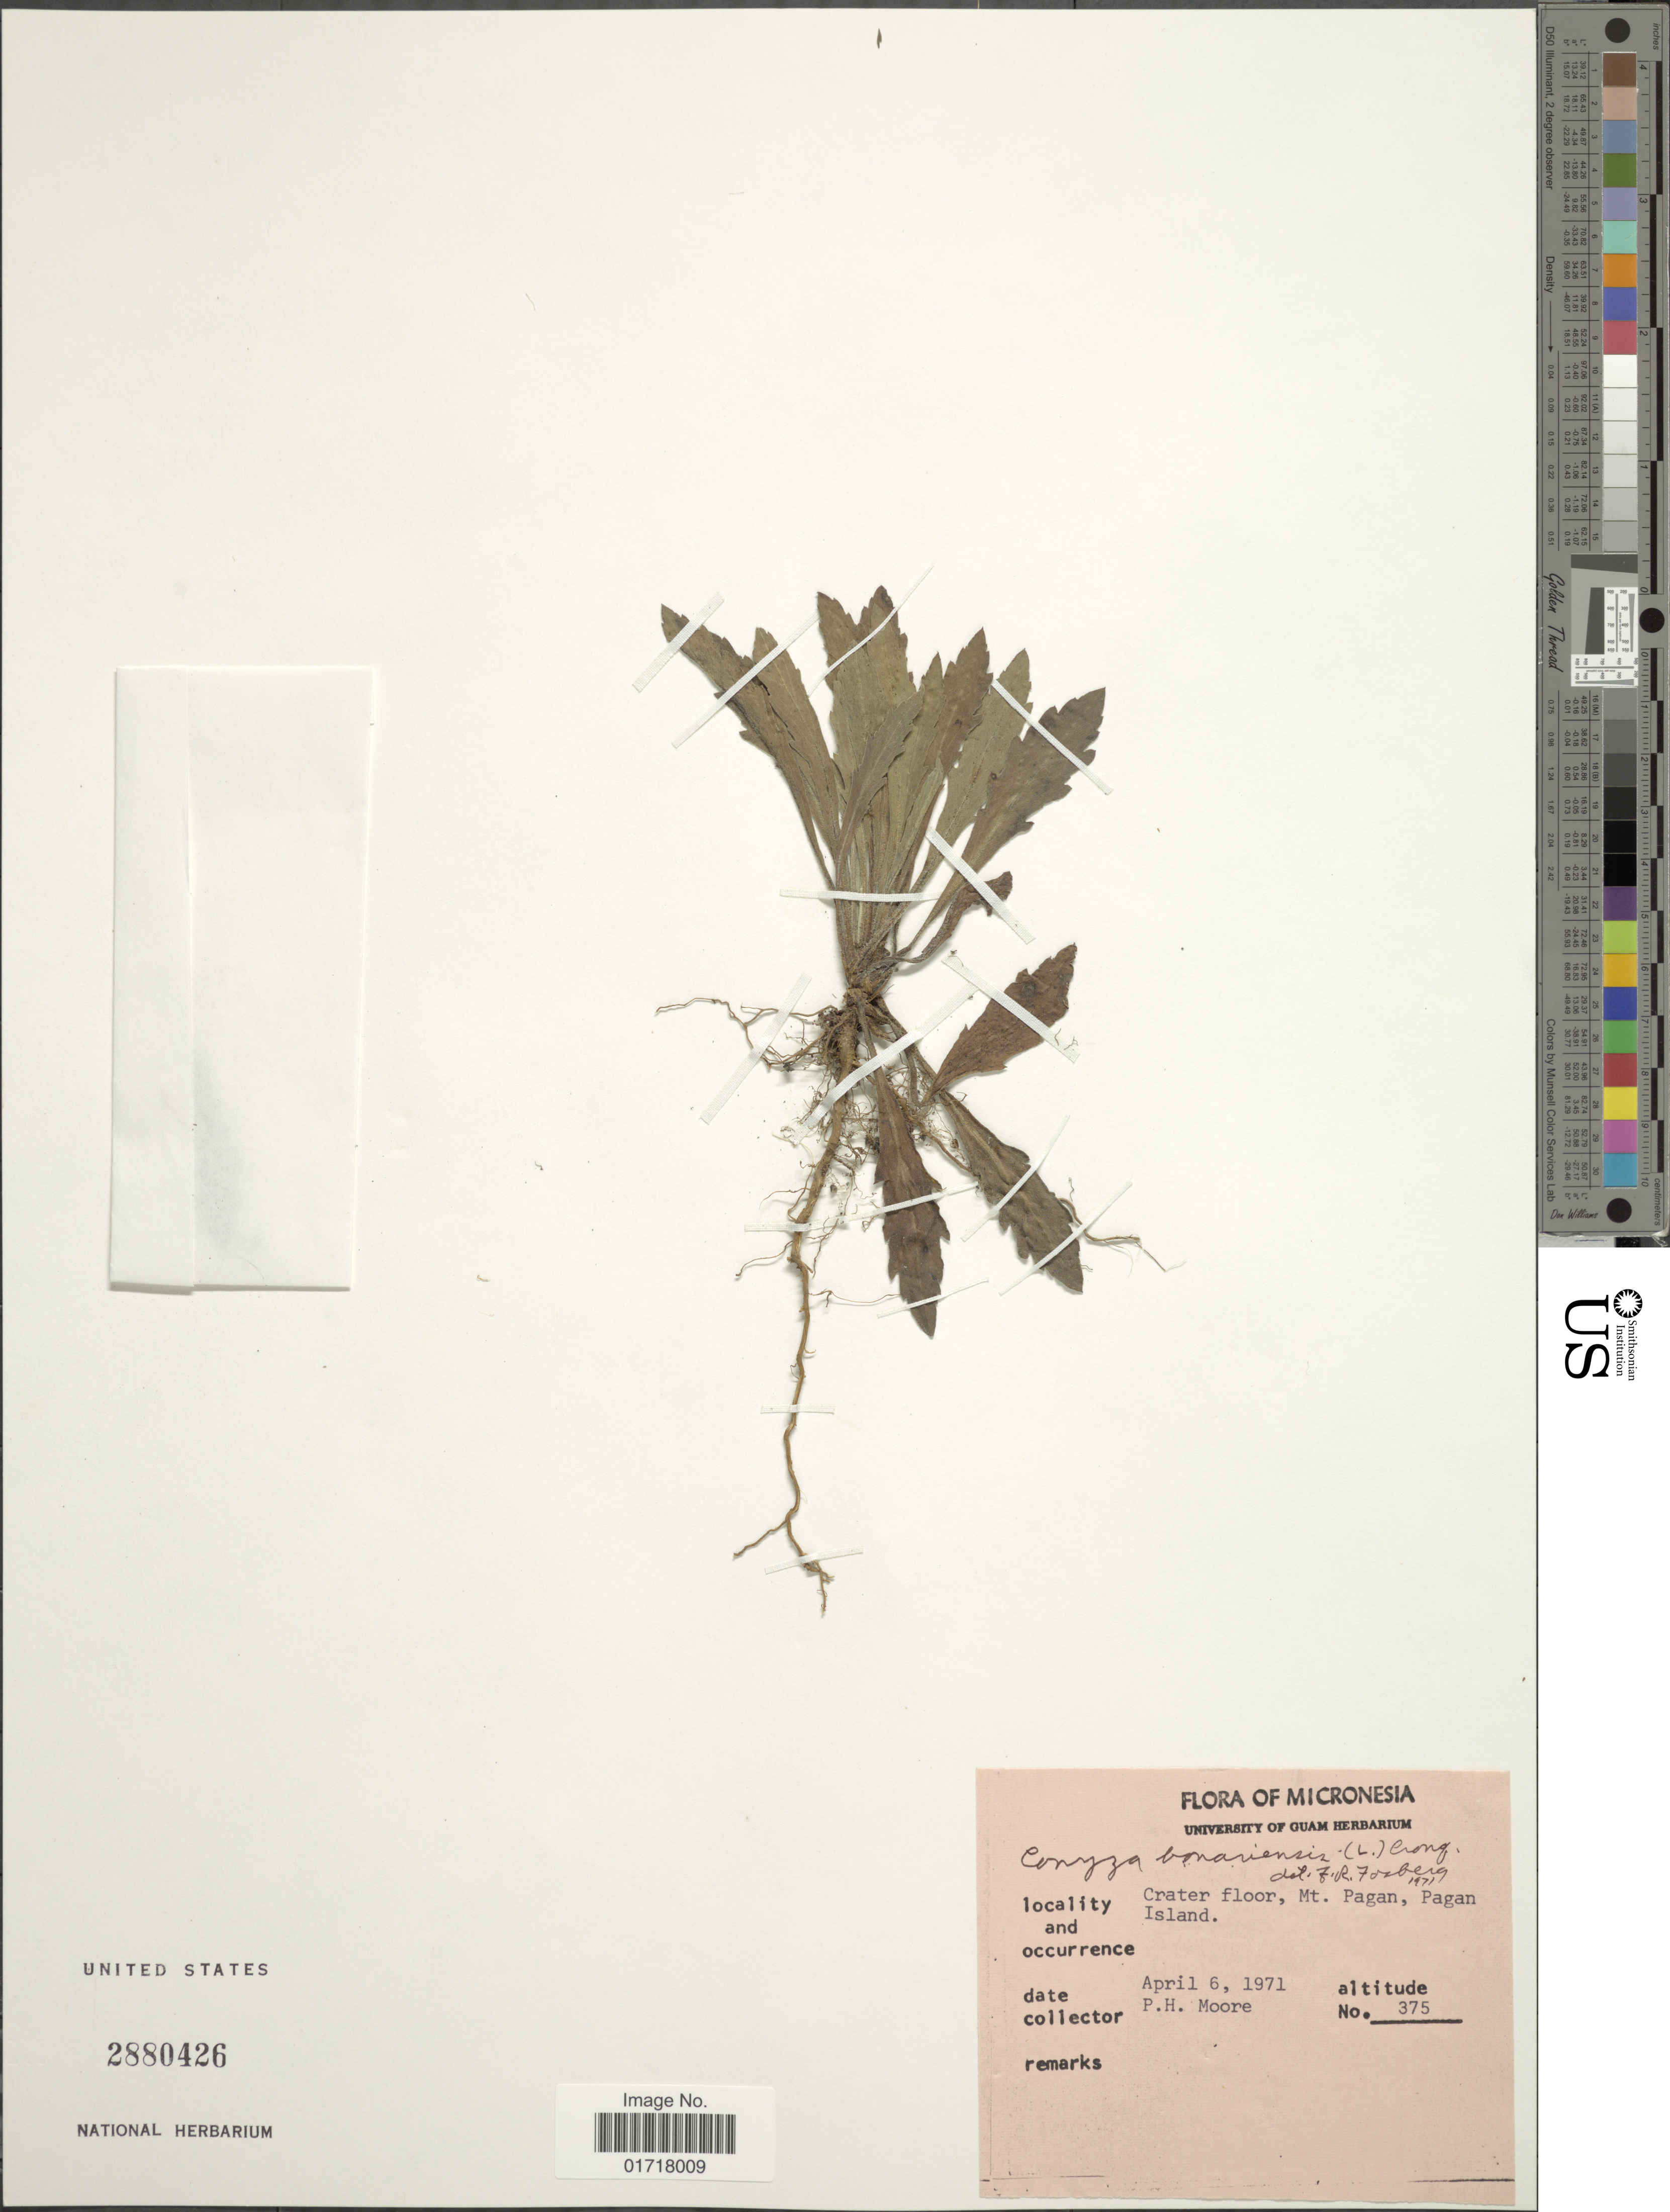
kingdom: Plantae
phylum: Tracheophyta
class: Magnoliopsida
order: Asterales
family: Asteraceae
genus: Erigeron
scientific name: Erigeron bonariensis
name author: L.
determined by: Wagner, W. L., (BOT), Smithsonian Institution - National Museum of Natural History (UNITED STATES)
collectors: P. H. Moore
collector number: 375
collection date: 1971-04-06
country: Northern Mariana Islands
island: Pagan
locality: Micronesia, Crater floor, Mt. Pagan, Pagan Island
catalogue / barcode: US 2880426